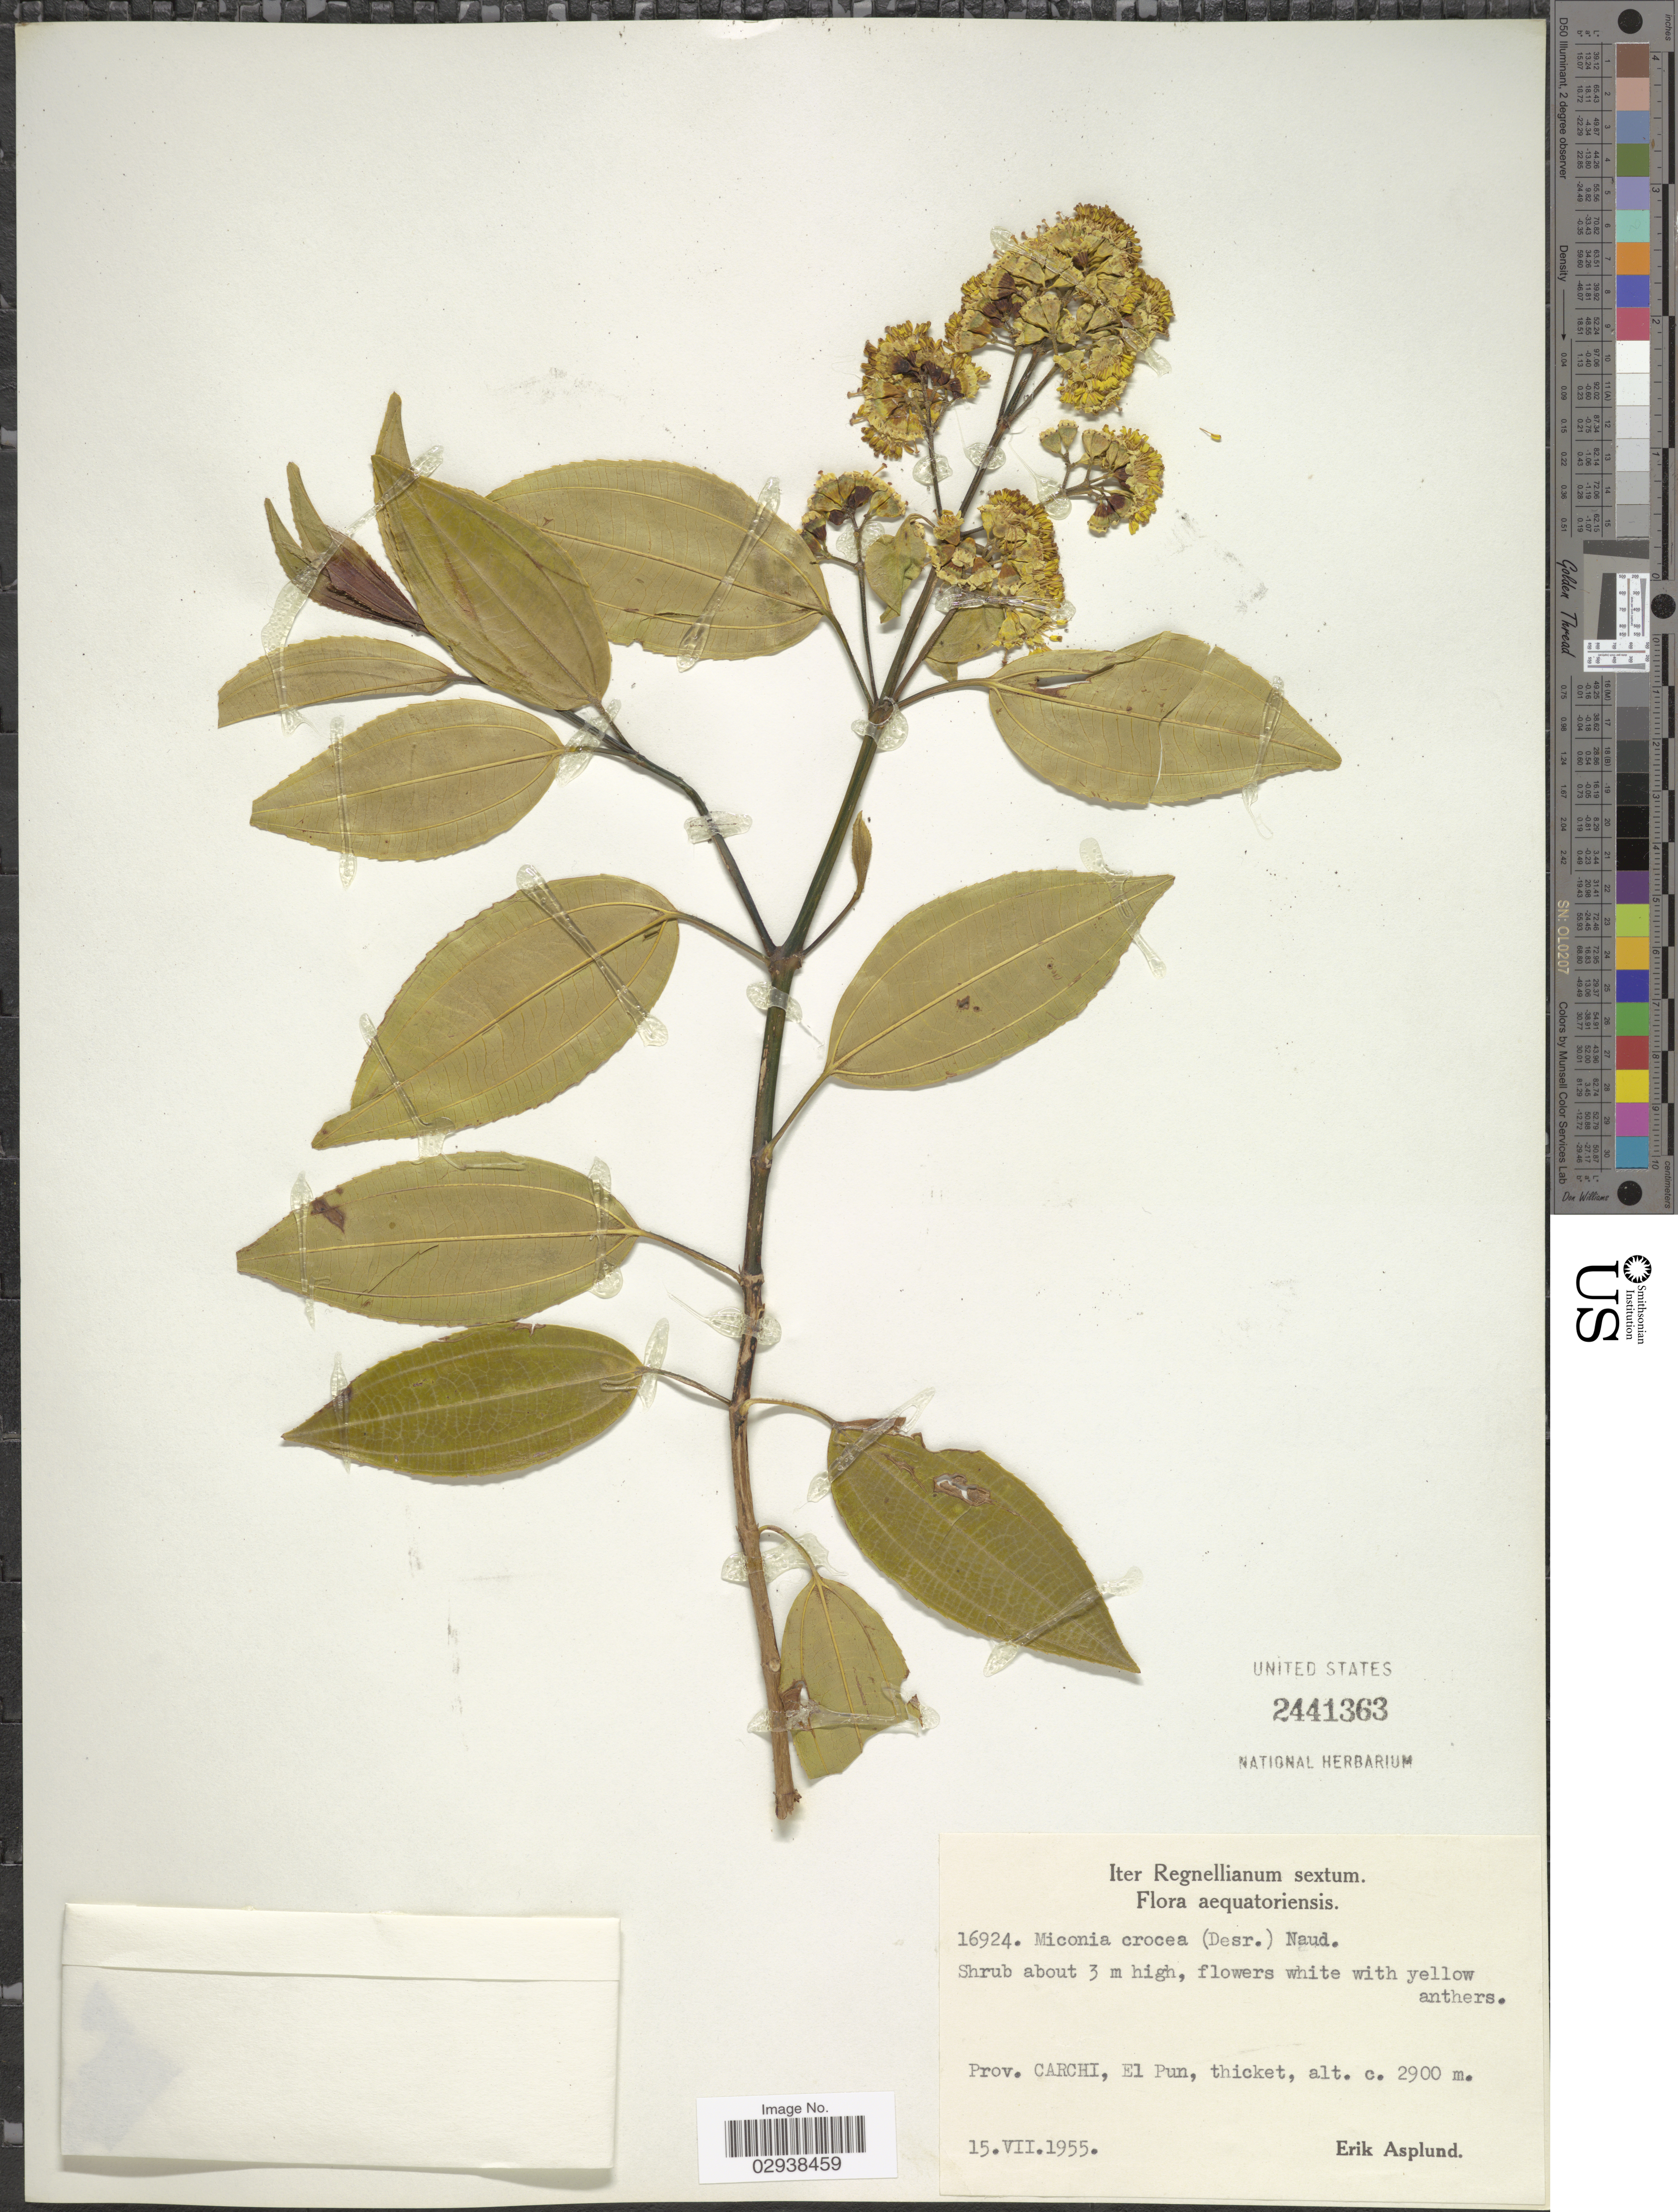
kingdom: Plantae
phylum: Tracheophyta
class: Magnoliopsida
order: Myrtales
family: Melastomataceae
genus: Miconia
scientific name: Miconia crocea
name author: (Desr.) Naudin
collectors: E. Asplund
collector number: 16924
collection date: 1955-07-15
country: Ecuador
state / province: Carchi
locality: Prov. Carchi, El Pun.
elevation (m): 2900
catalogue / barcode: US 2441363